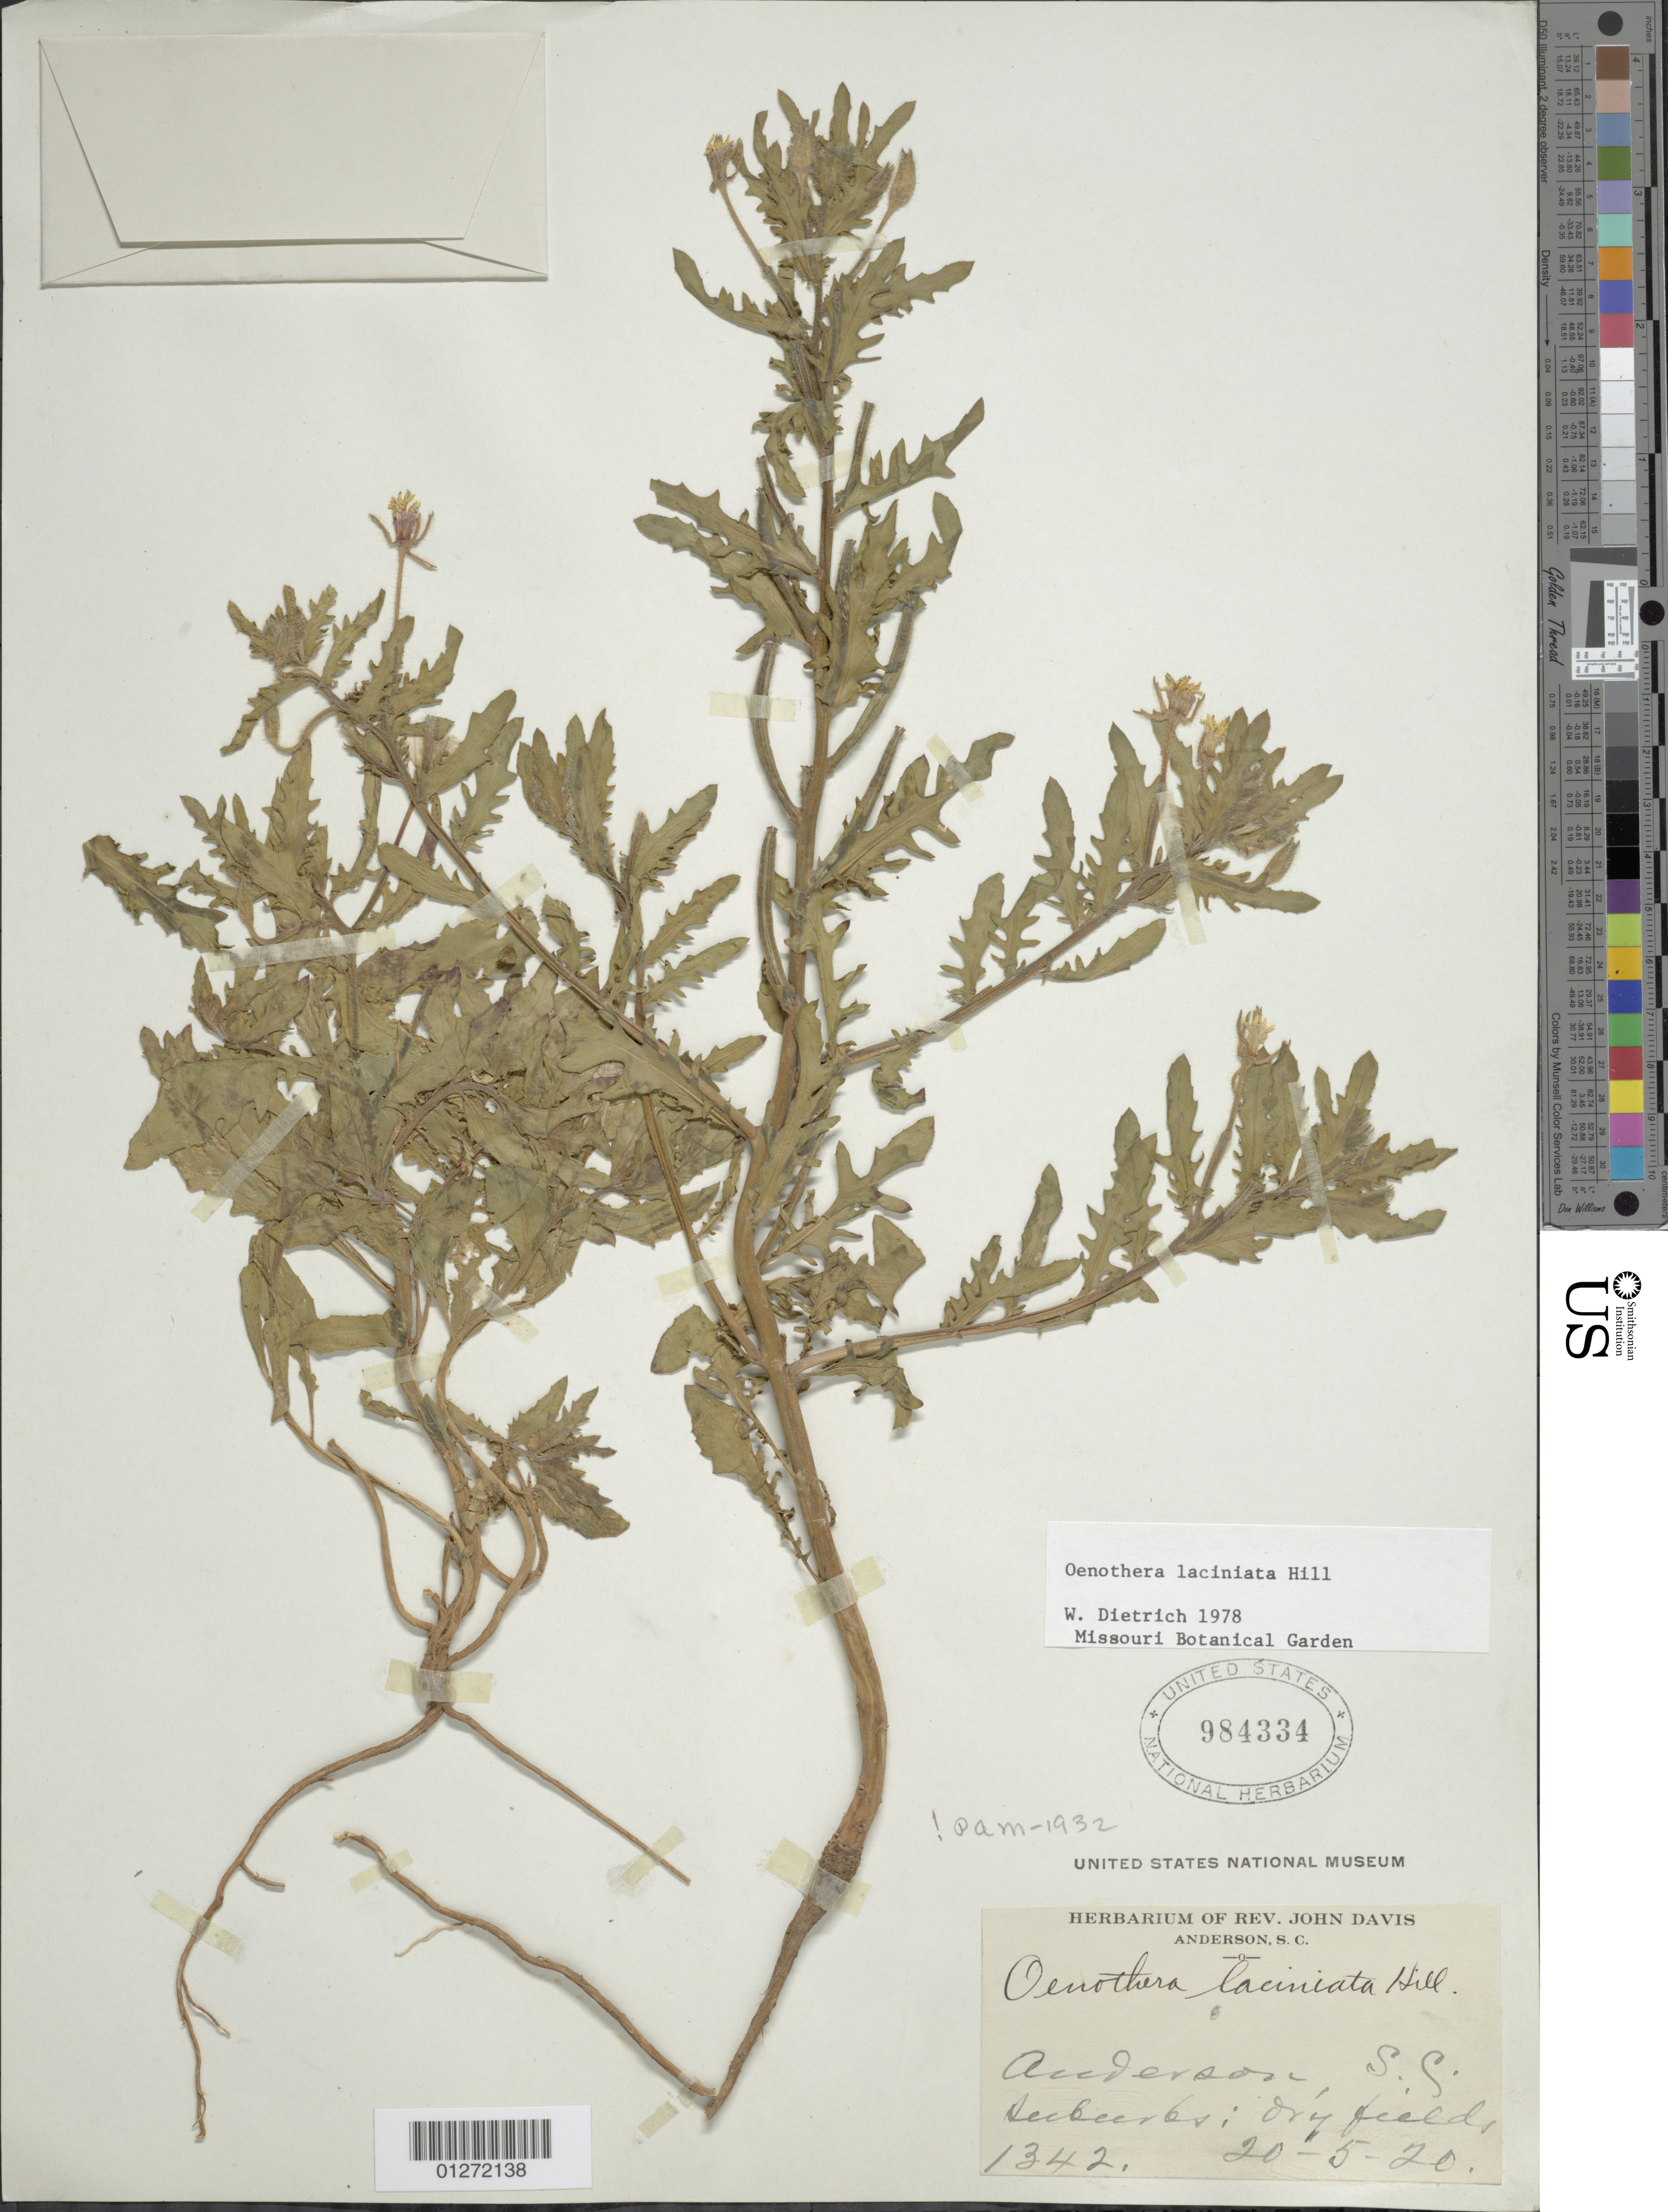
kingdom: Plantae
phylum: Tracheophyta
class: Magnoliopsida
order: Myrtales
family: Onagraceae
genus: Oenothera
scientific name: Oenothera laciniata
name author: Hill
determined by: Dietrich, W.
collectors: J. Davis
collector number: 1342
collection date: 1920-05-20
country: United States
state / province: South Carolina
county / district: Anderson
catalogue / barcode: US 984334